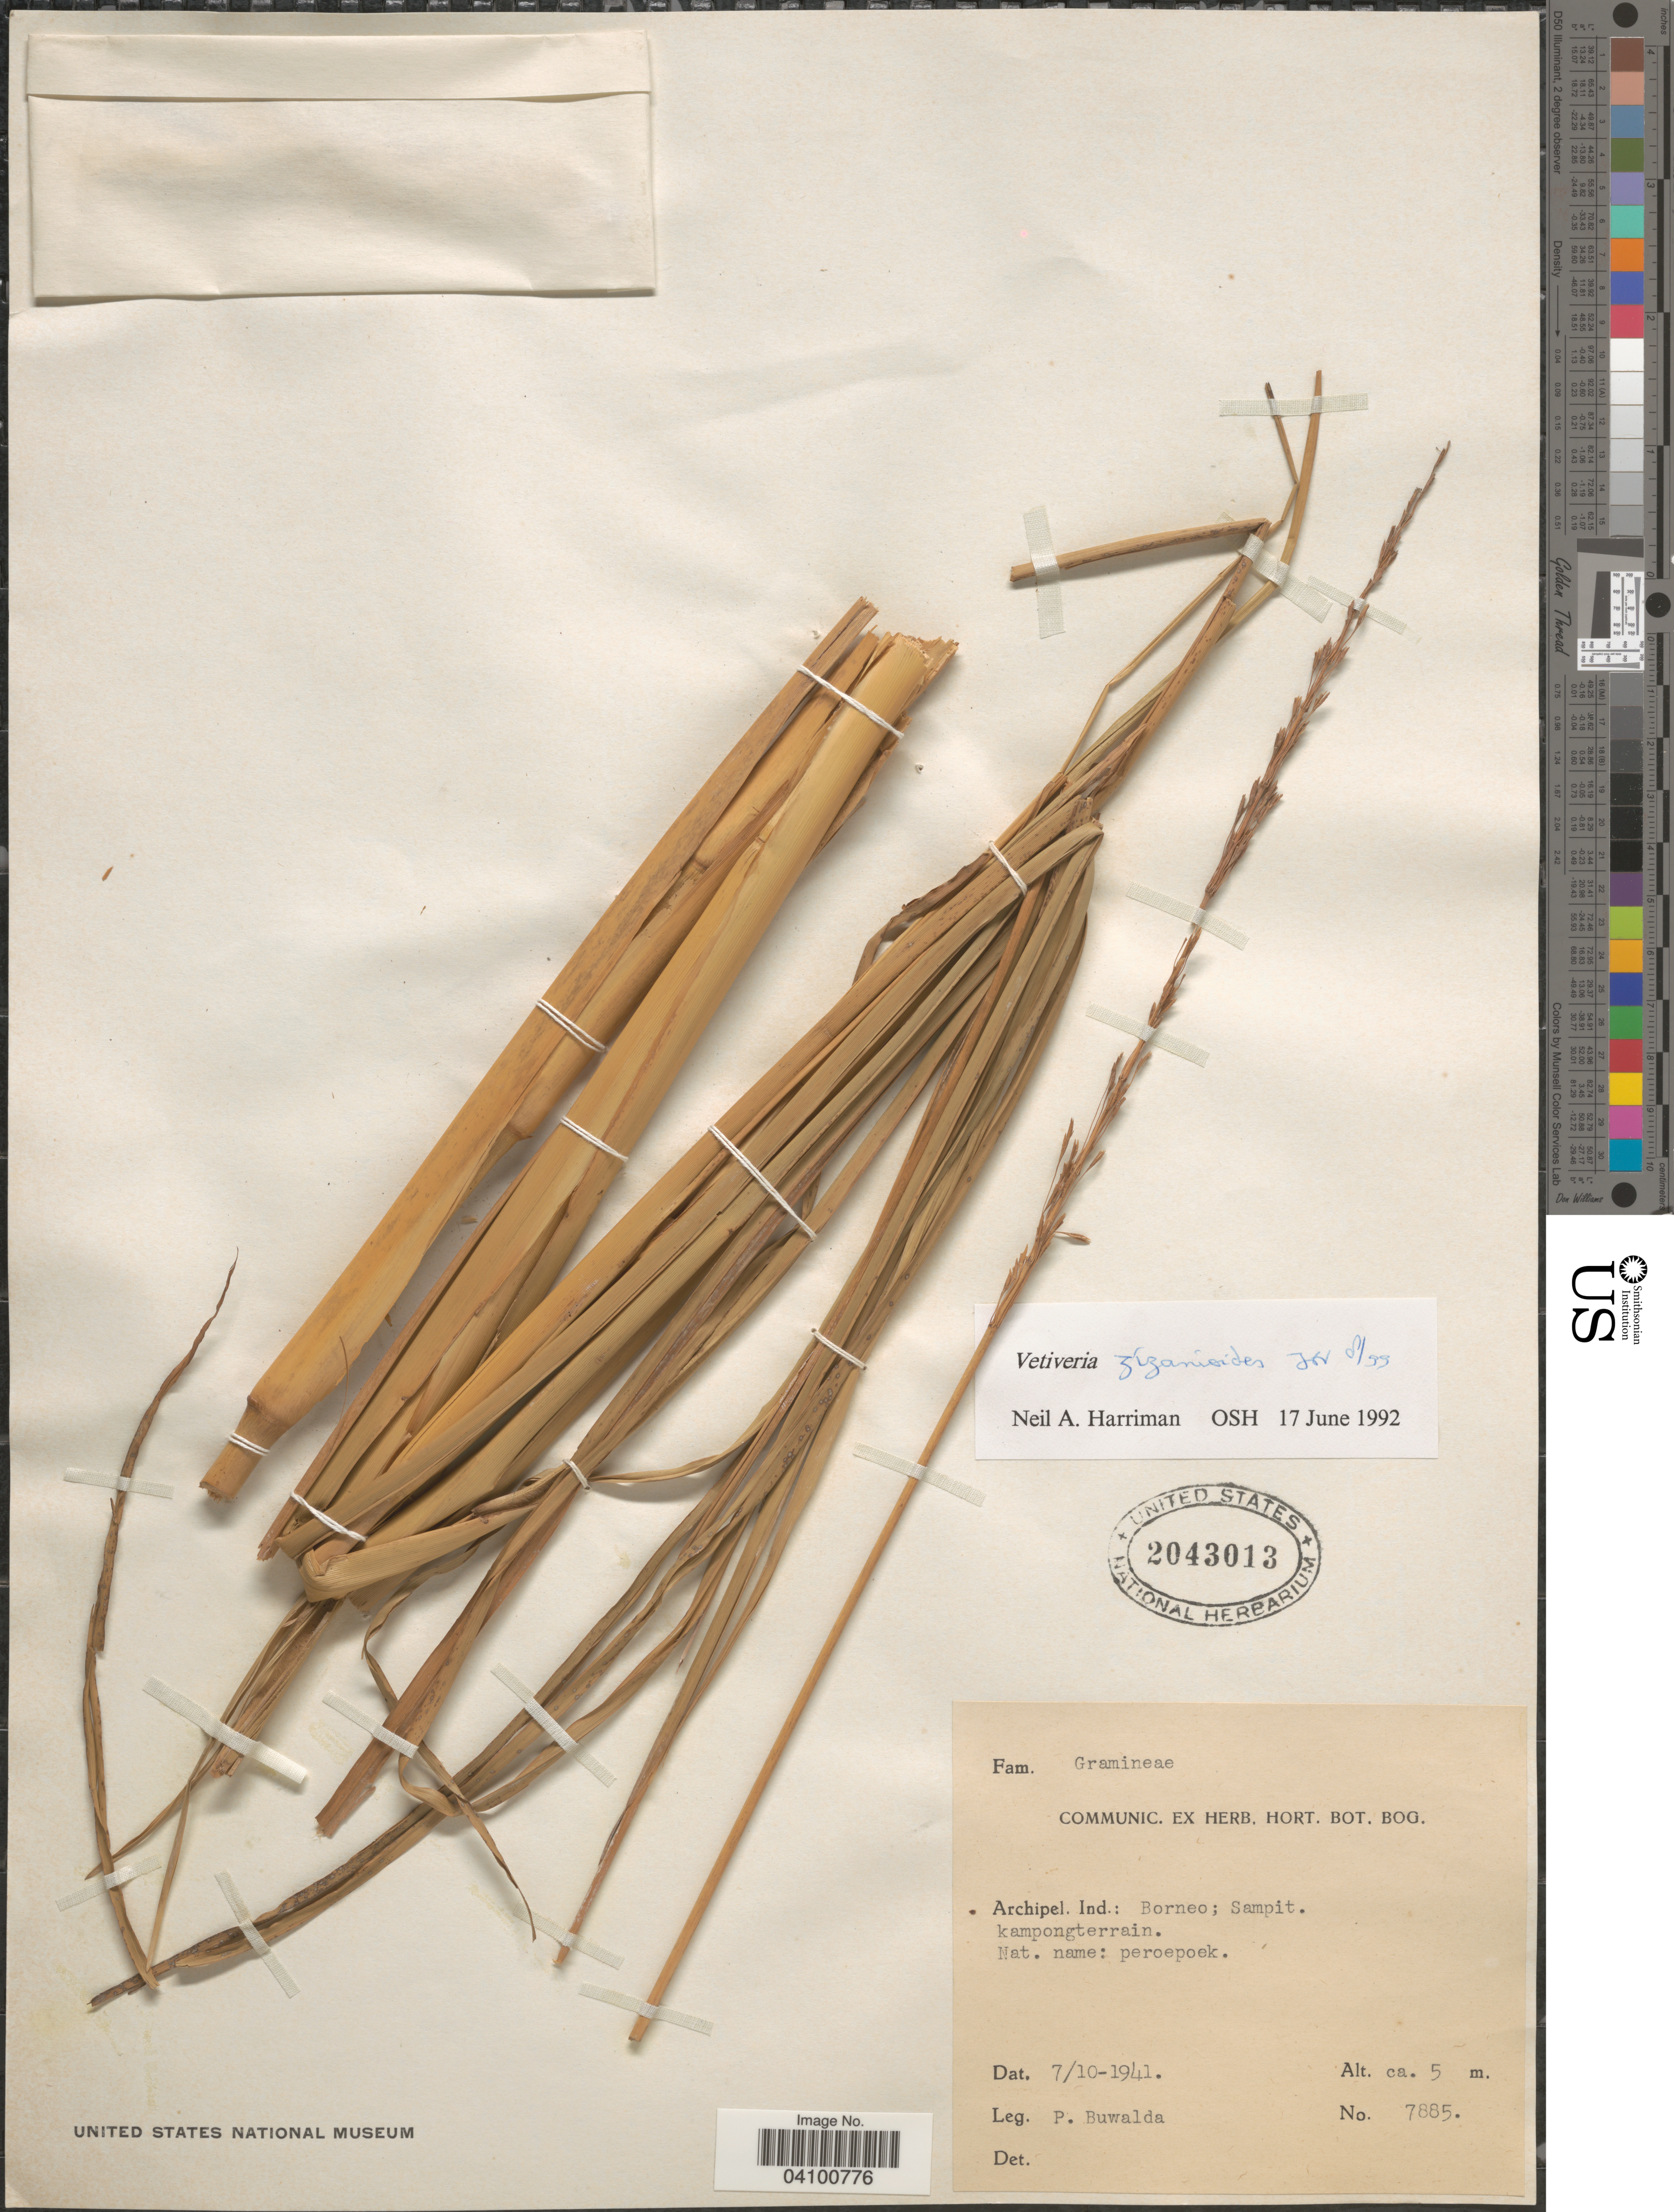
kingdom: Plantae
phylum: Tracheophyta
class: Liliopsida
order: Poales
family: Poaceae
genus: Chrysopogon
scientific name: Chrysopogon zizanioides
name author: (L.) Roberty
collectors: P. Buwalda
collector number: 7885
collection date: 1941-10-07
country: Indonesia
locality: Archipel. Ind.: Borneo; Sampit. Kampongterrain.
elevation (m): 5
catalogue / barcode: US 2043013